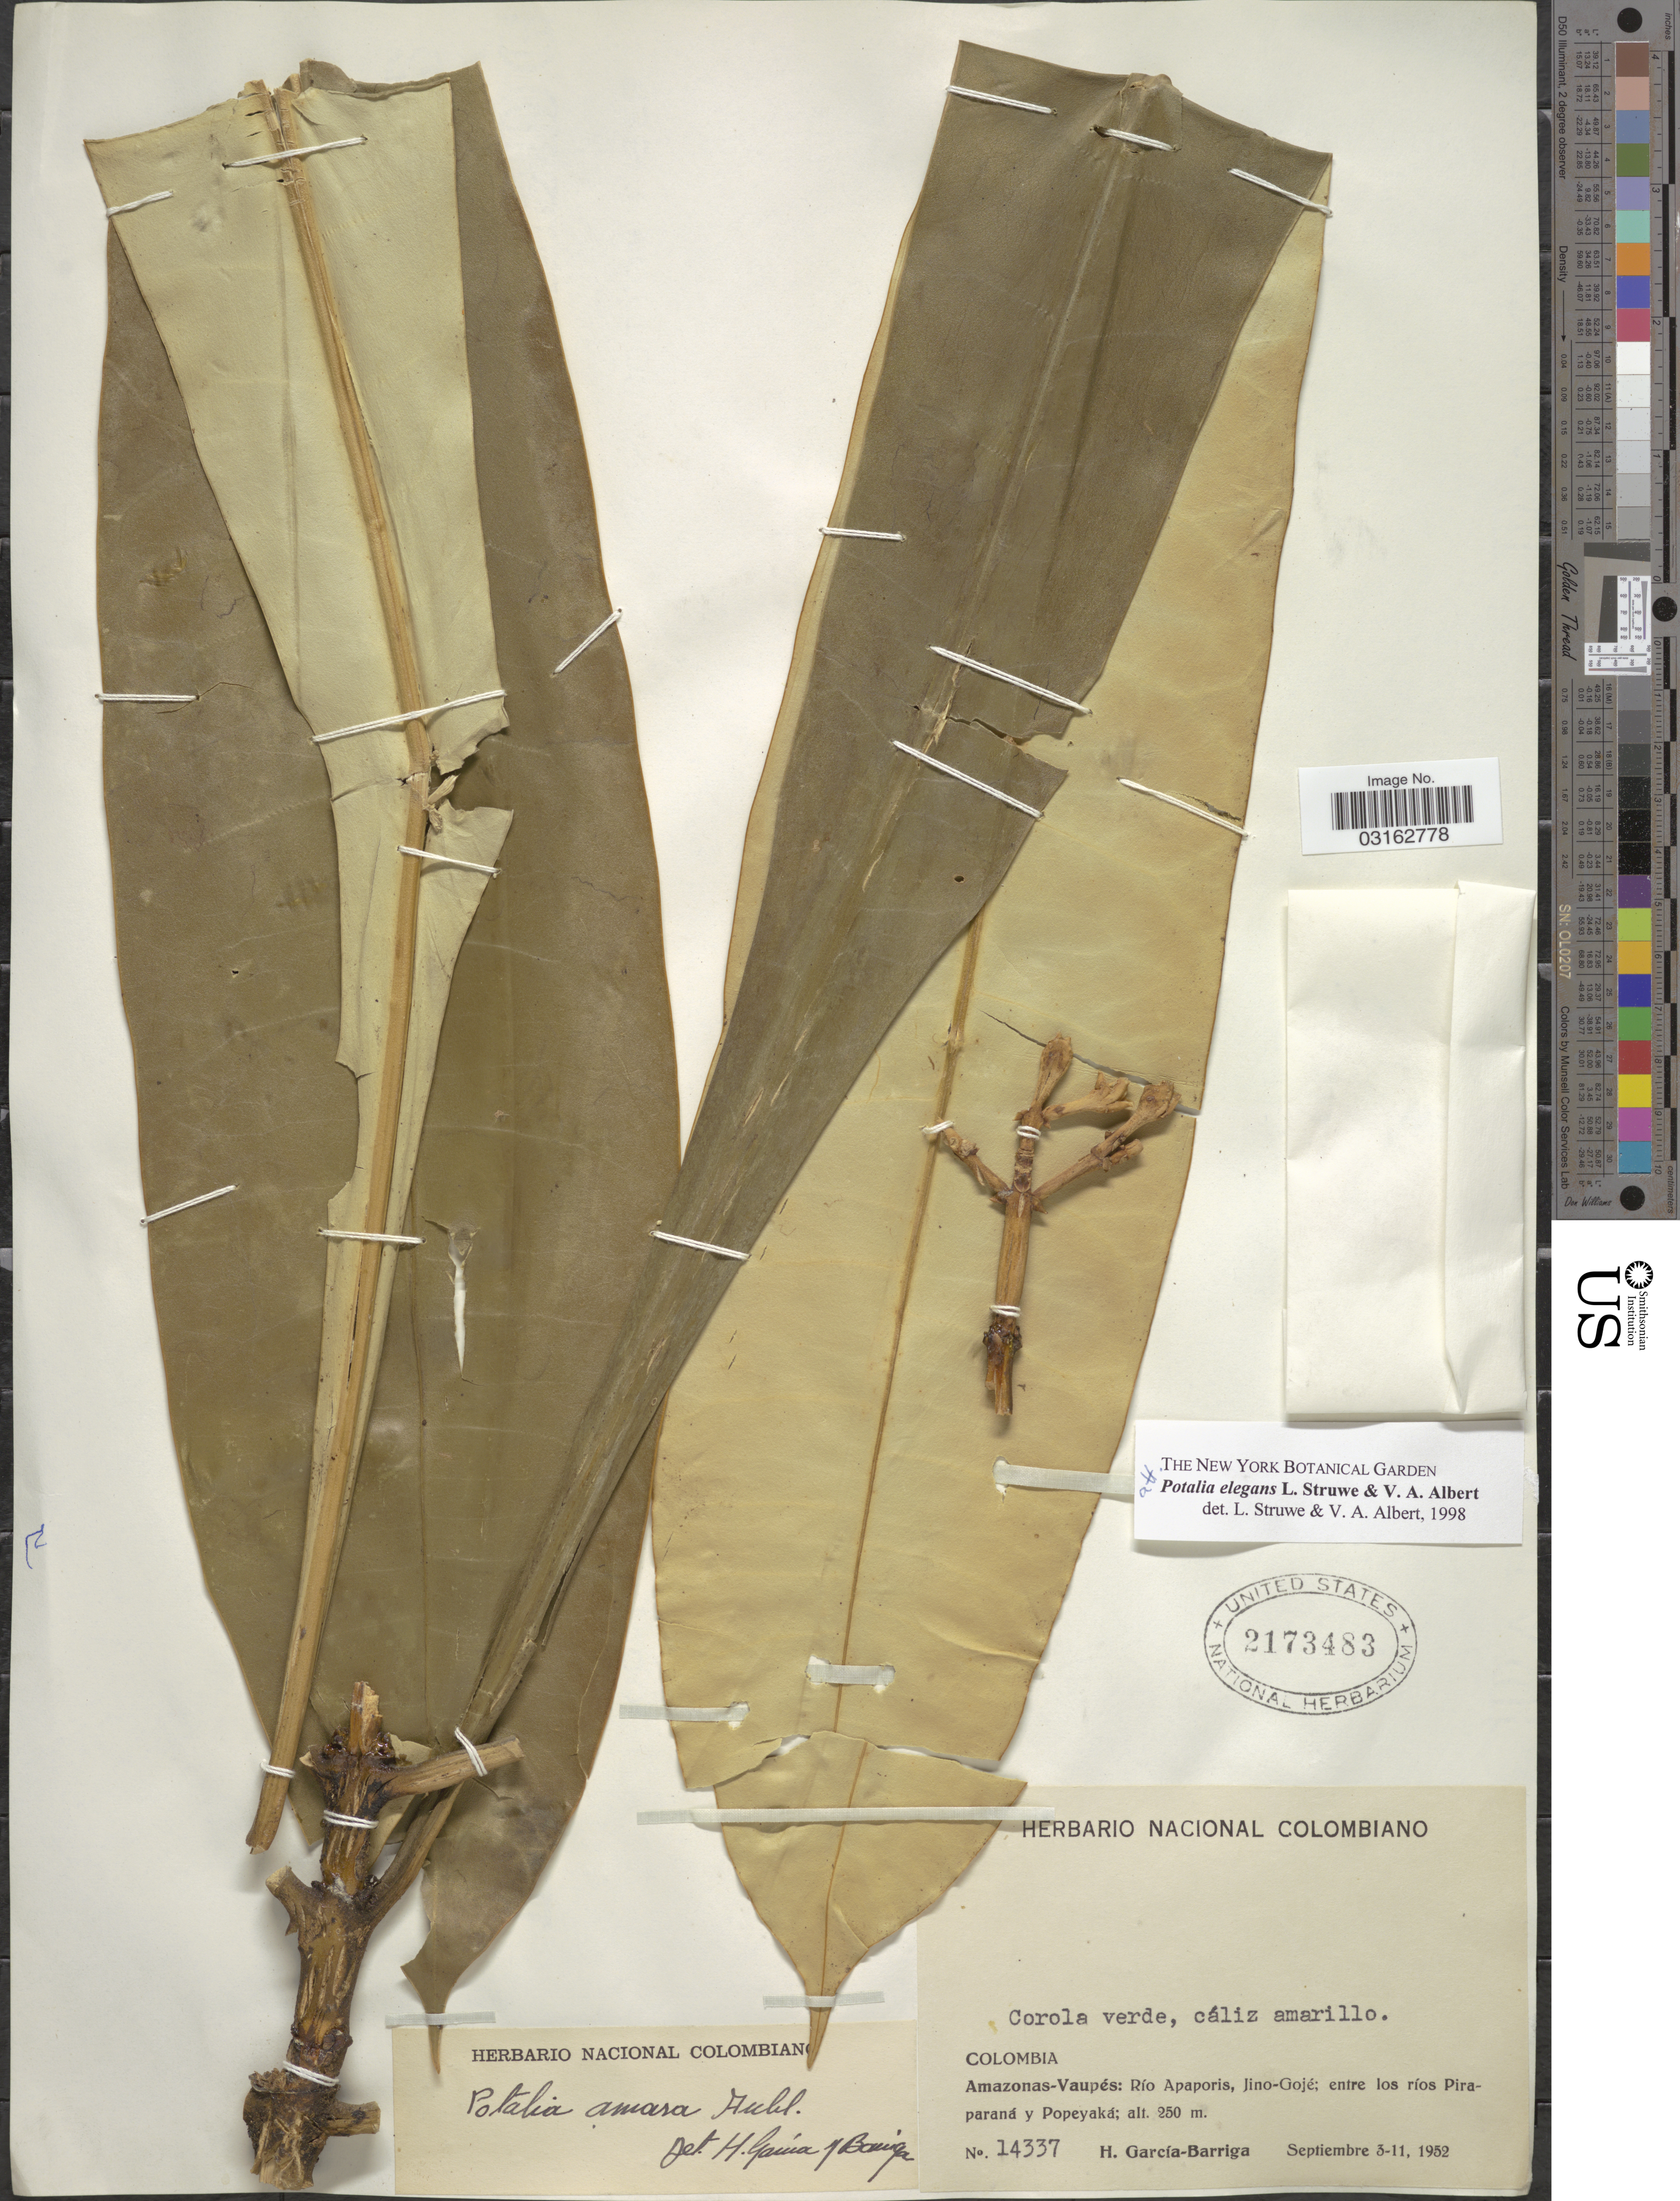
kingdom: Plantae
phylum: Tracheophyta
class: Magnoliopsida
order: Gentianales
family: Gentianaceae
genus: Potalia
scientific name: Potalia elegans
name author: Struwe & V.A. Albert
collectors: H. García Barriga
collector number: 14337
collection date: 1952-09-03/1952-09-11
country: Colombia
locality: Amazonas-Vaupés: Río Apaporis, Jino-Gojé; entre los ríos Piraparaná y Popeyaká.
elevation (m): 250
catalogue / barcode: US 2173483